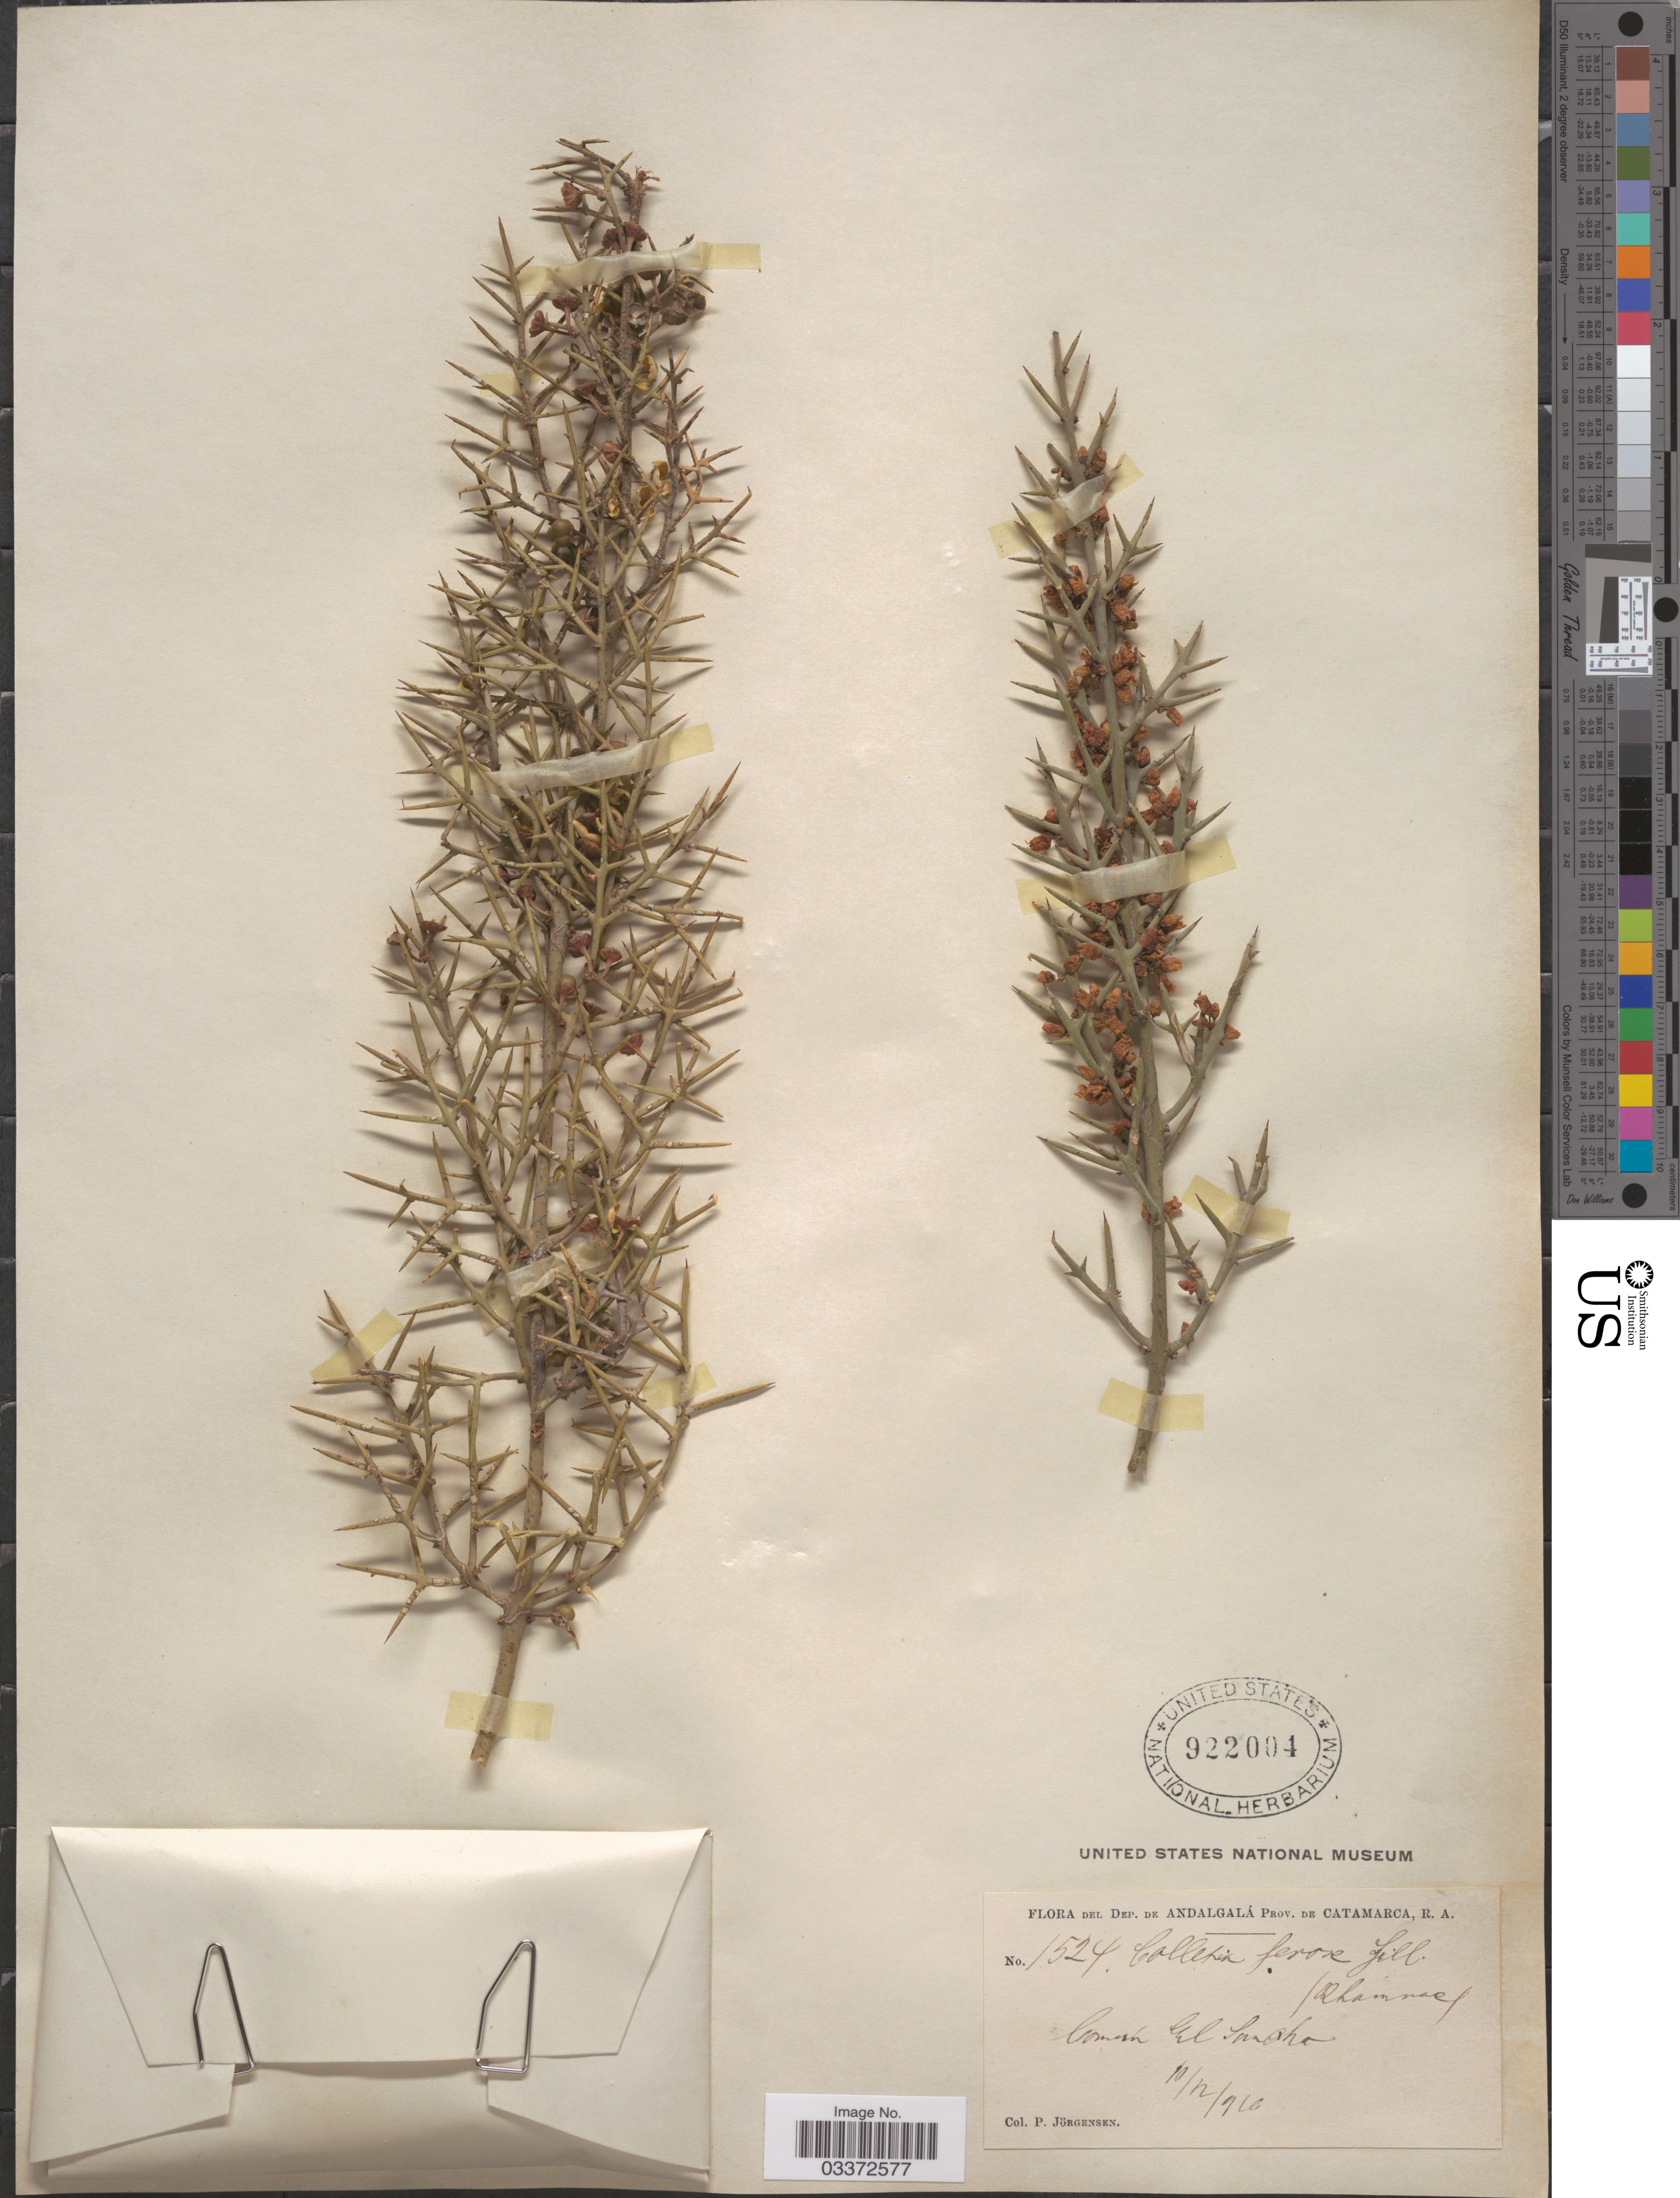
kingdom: Plantae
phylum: Tracheophyta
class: Magnoliopsida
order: Rosales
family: Rhamnaceae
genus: Colletia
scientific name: Colletia ferox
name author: Gillies & Hook.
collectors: P. Jörgensen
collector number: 1524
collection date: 1916-12-10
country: Argentina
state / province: Catamarca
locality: Dep. de Andalgalá. Común del Suncho.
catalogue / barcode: US 922004